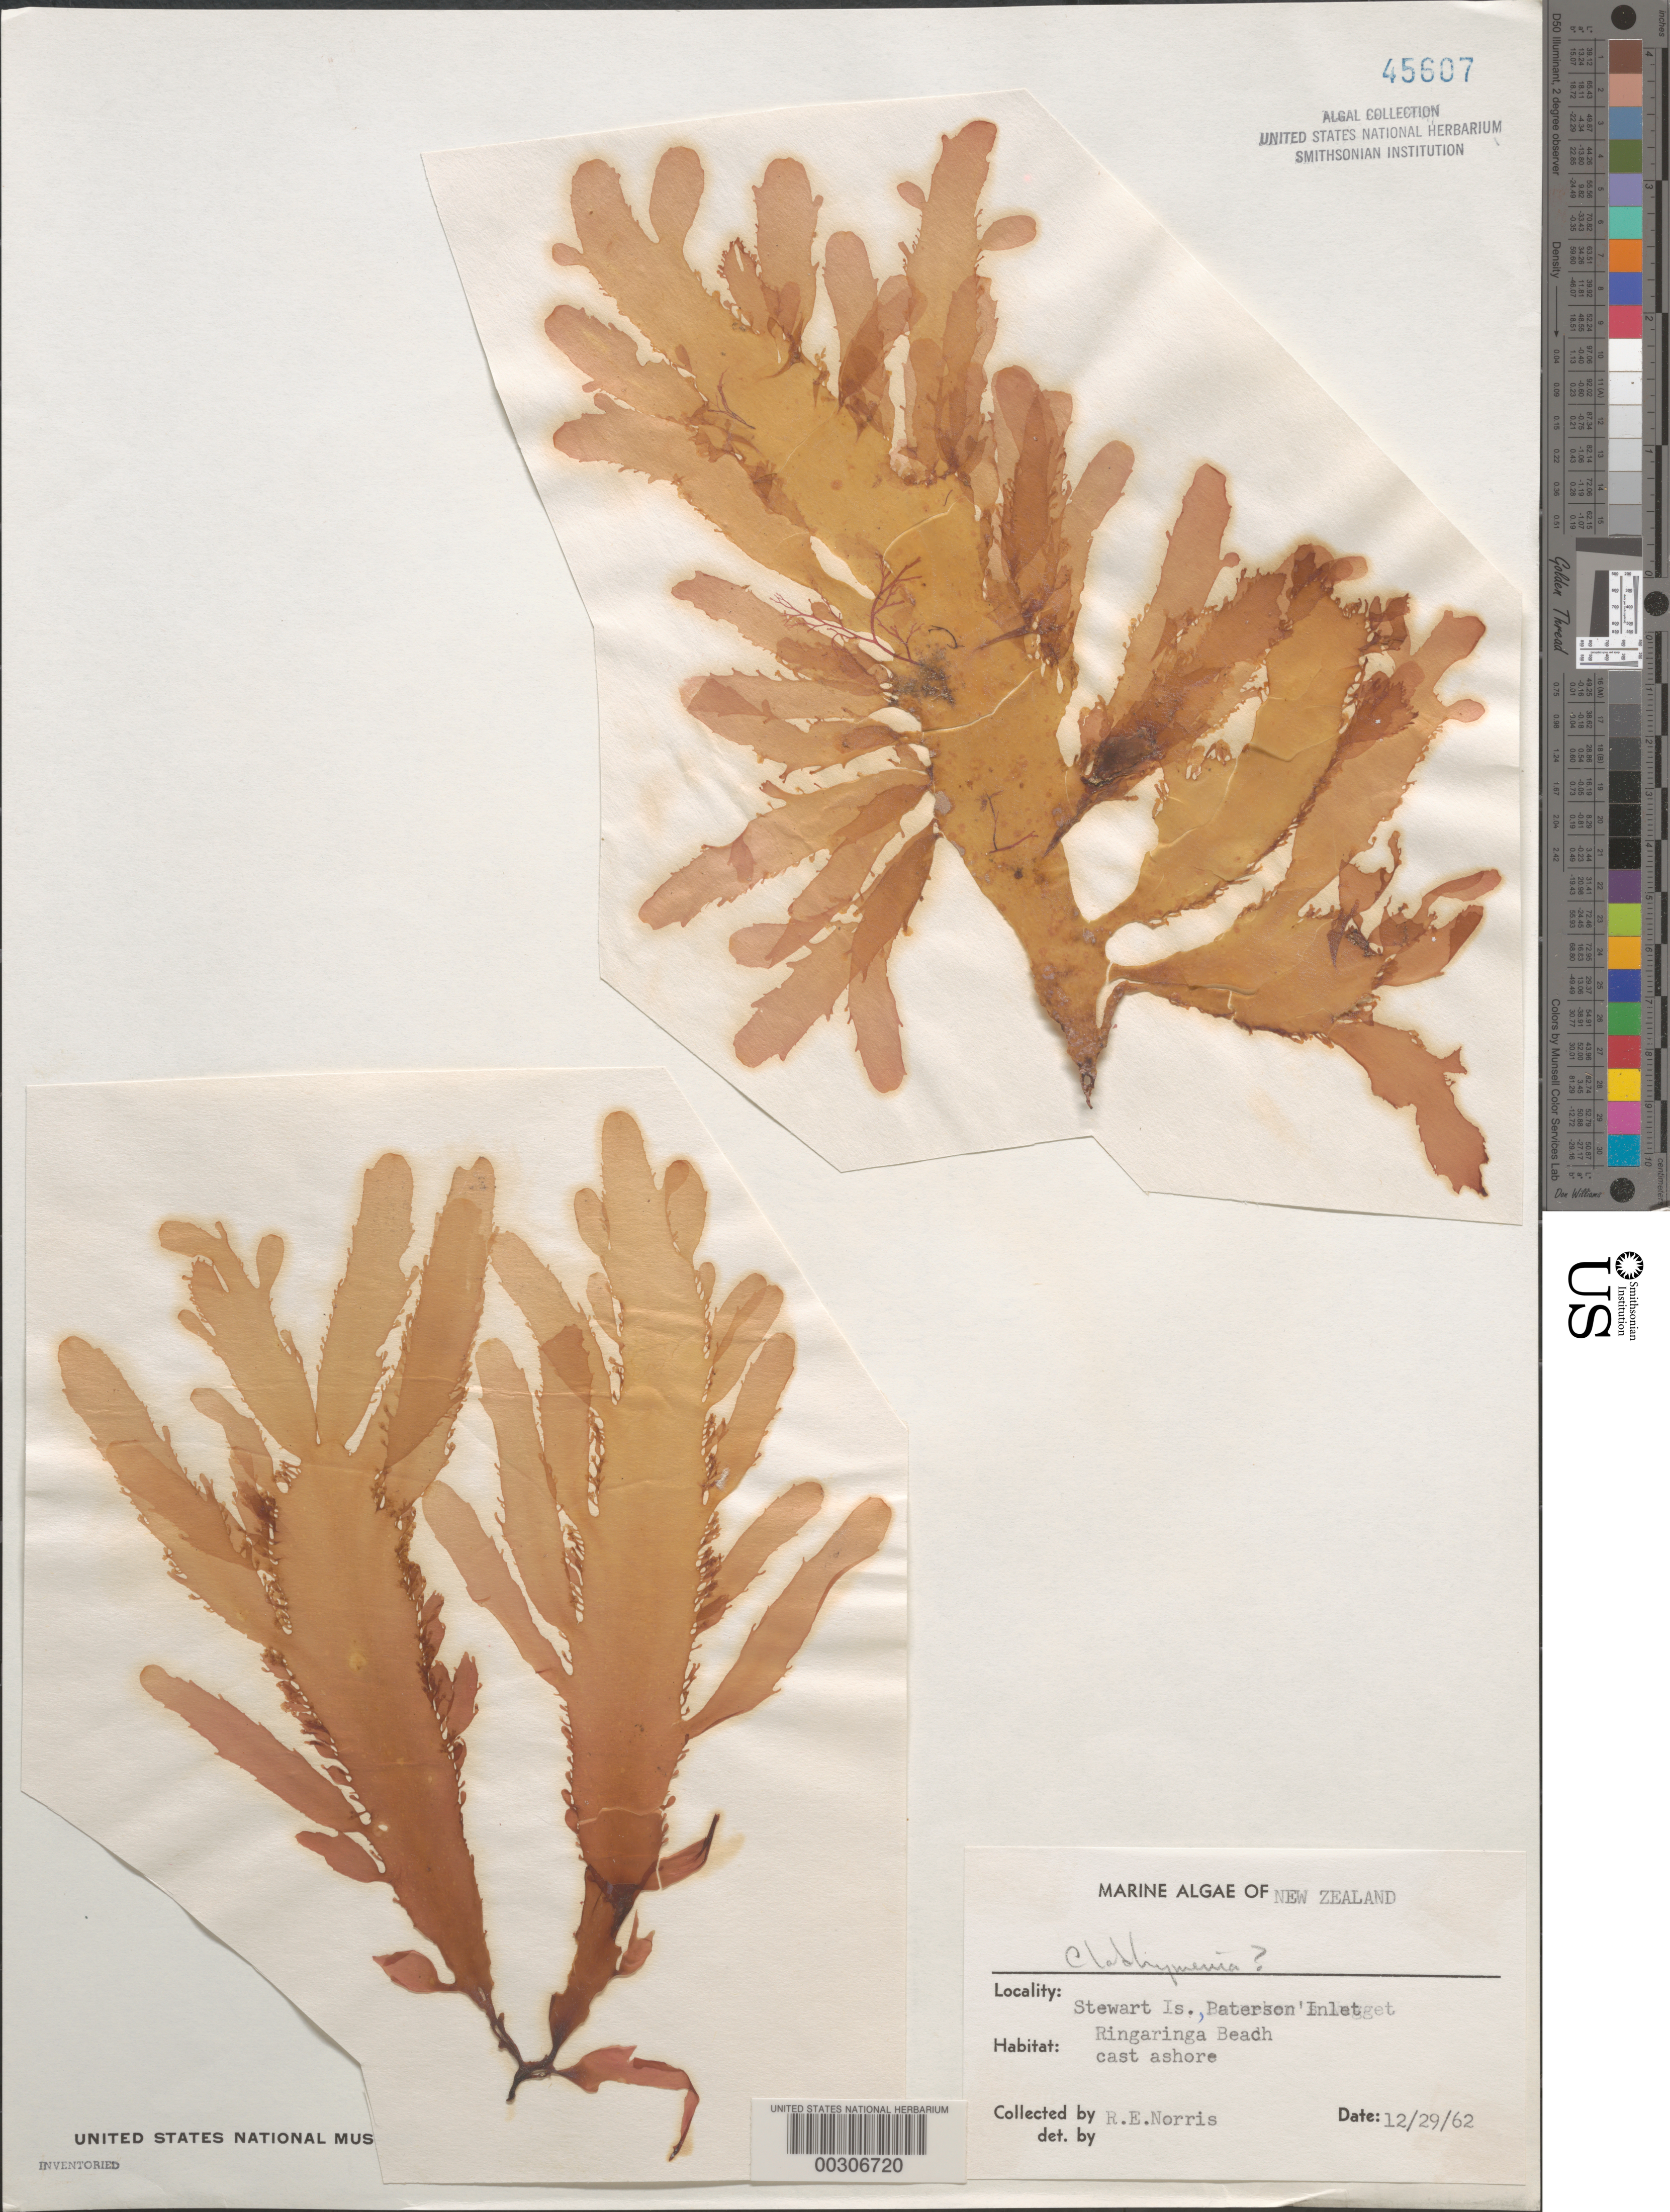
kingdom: Plantae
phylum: Rhodophyta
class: Florideophyceae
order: Ceramiales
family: Rhodomelaceae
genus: Cladhymenia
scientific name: Cladhymenia sp.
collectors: R. E. Norris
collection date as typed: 29 Dec 1962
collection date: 1962-12-29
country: New Zealand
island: Stewart Island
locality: Ringaringa Beach, Paterson Inlet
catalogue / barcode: US 45607